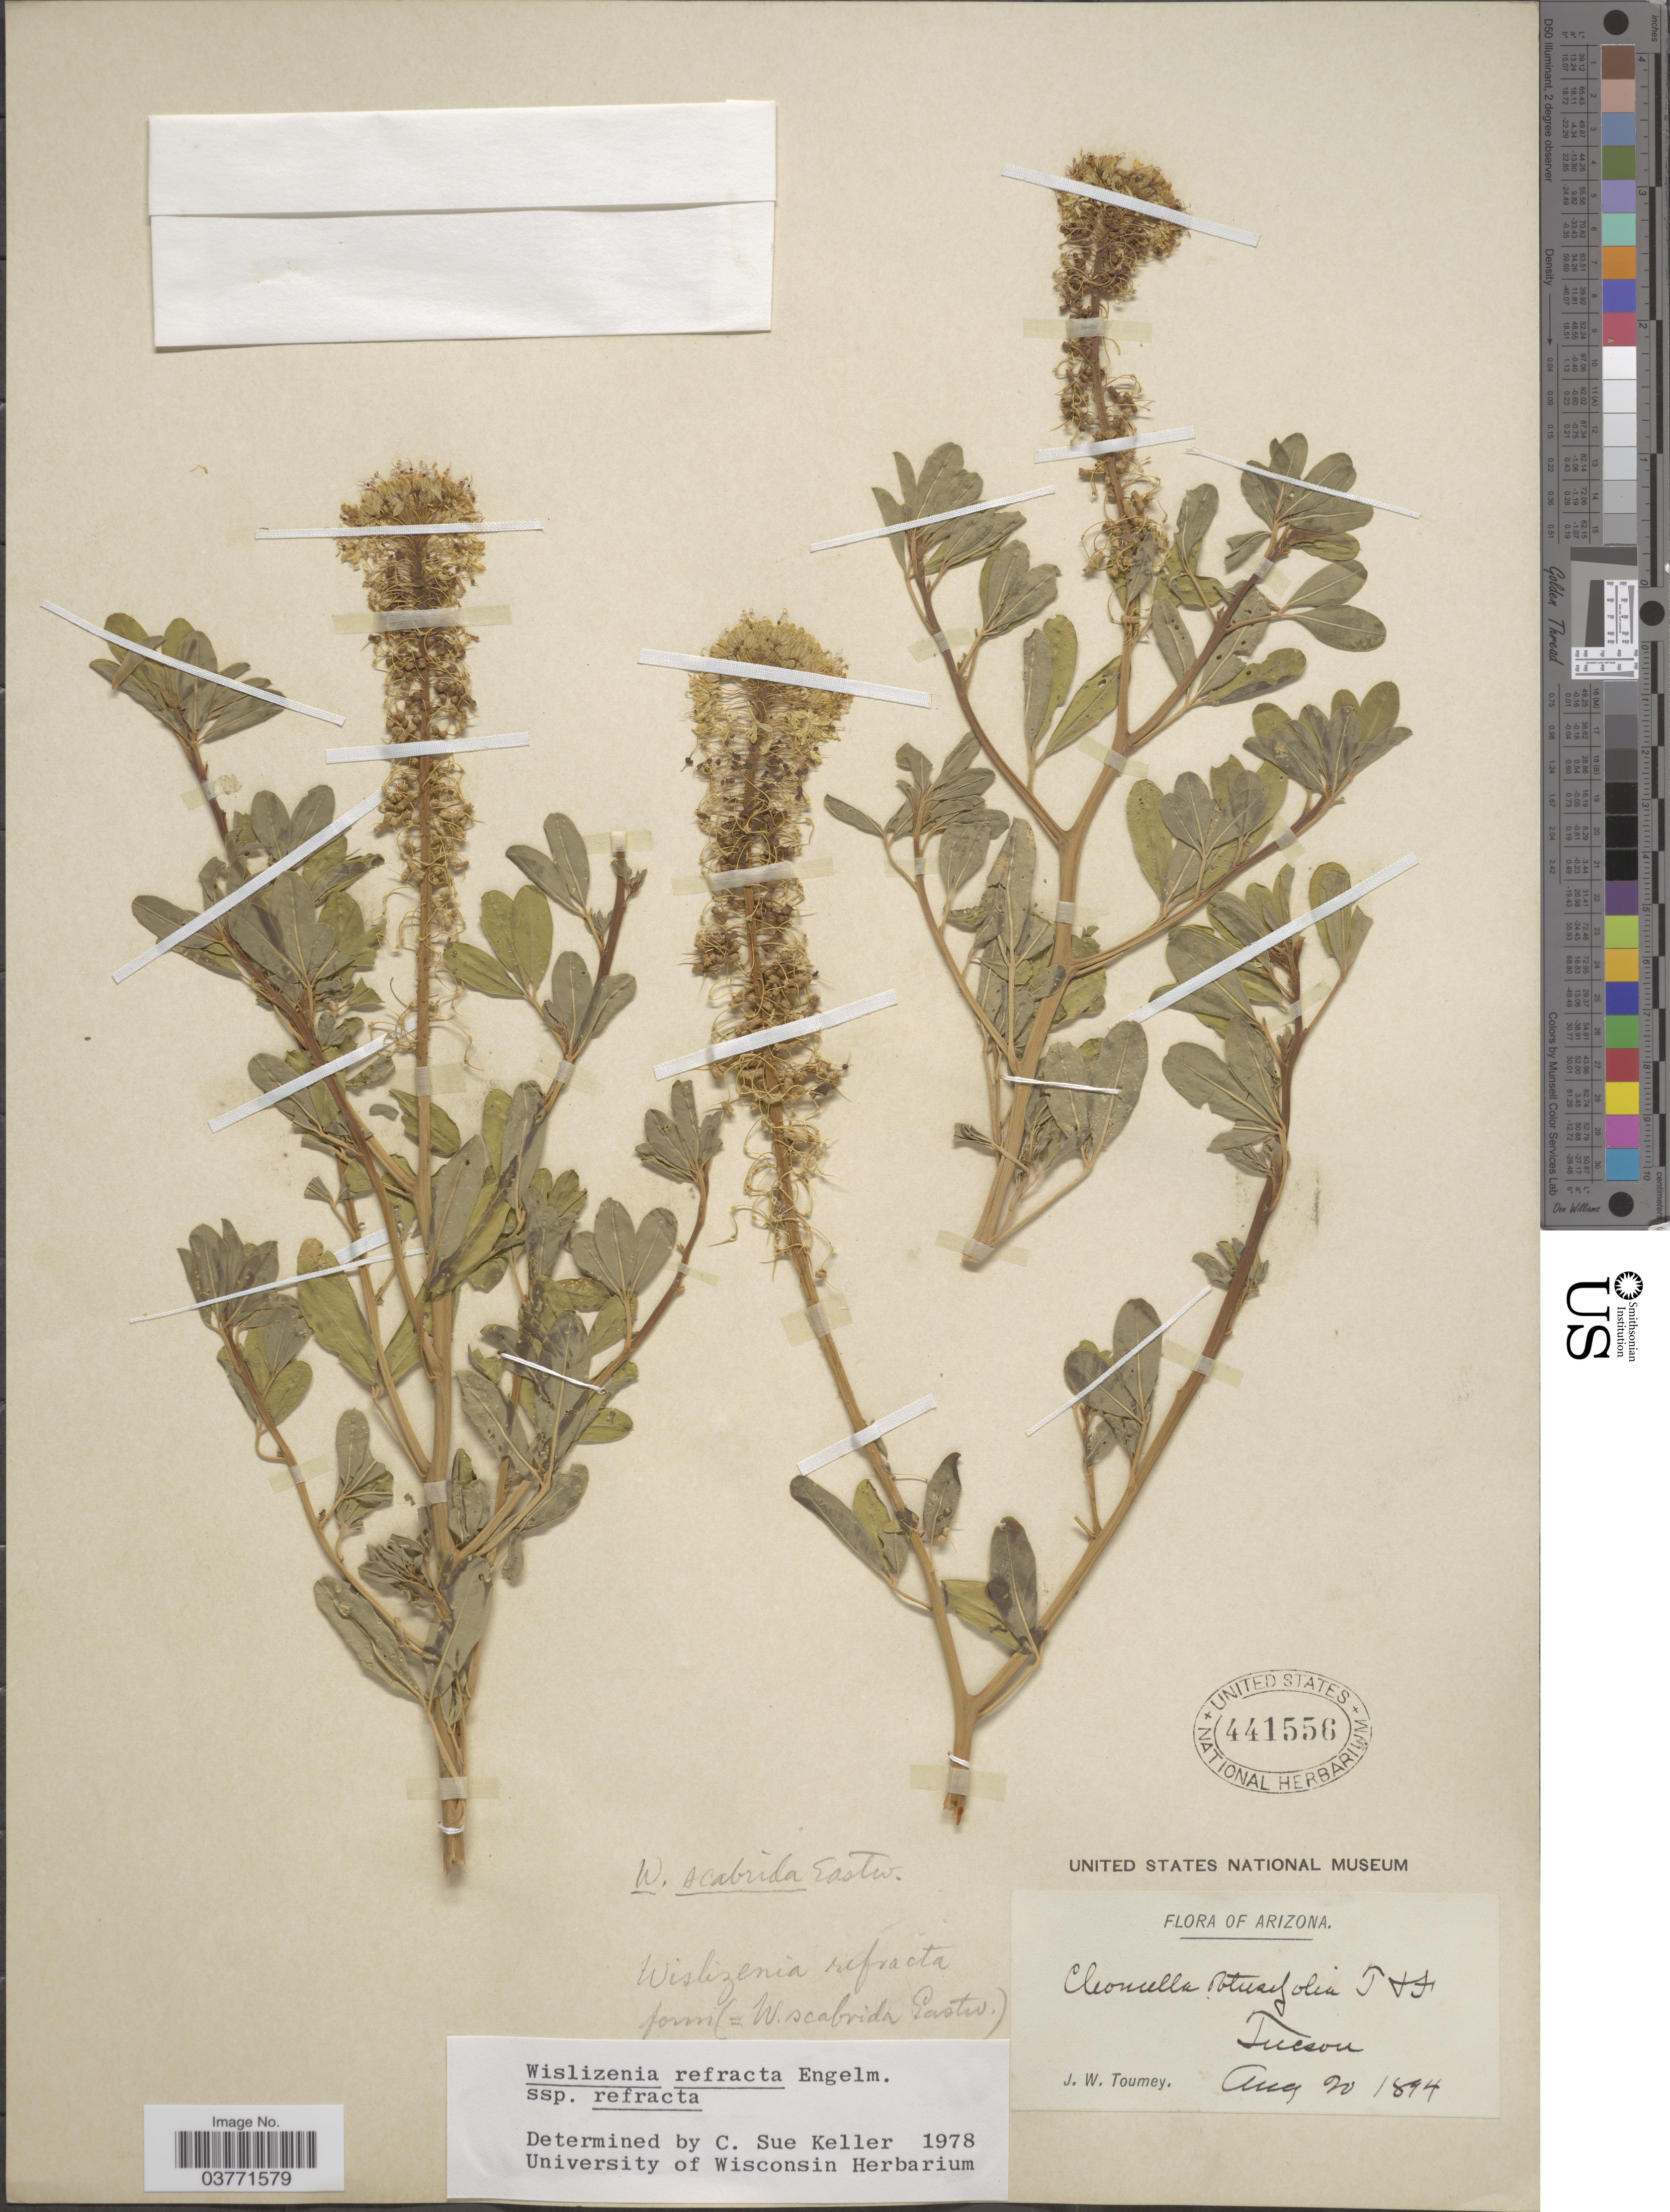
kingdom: Plantae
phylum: Tracheophyta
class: Magnoliopsida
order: Brassicales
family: Cleomaceae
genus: Cleomella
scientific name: Cleomella refracta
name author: (Engelm.) J.C. Hall & Roalson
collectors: J. W. Toumey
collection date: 1894-08-20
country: United States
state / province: Arizona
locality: Tucson.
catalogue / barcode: US 441556